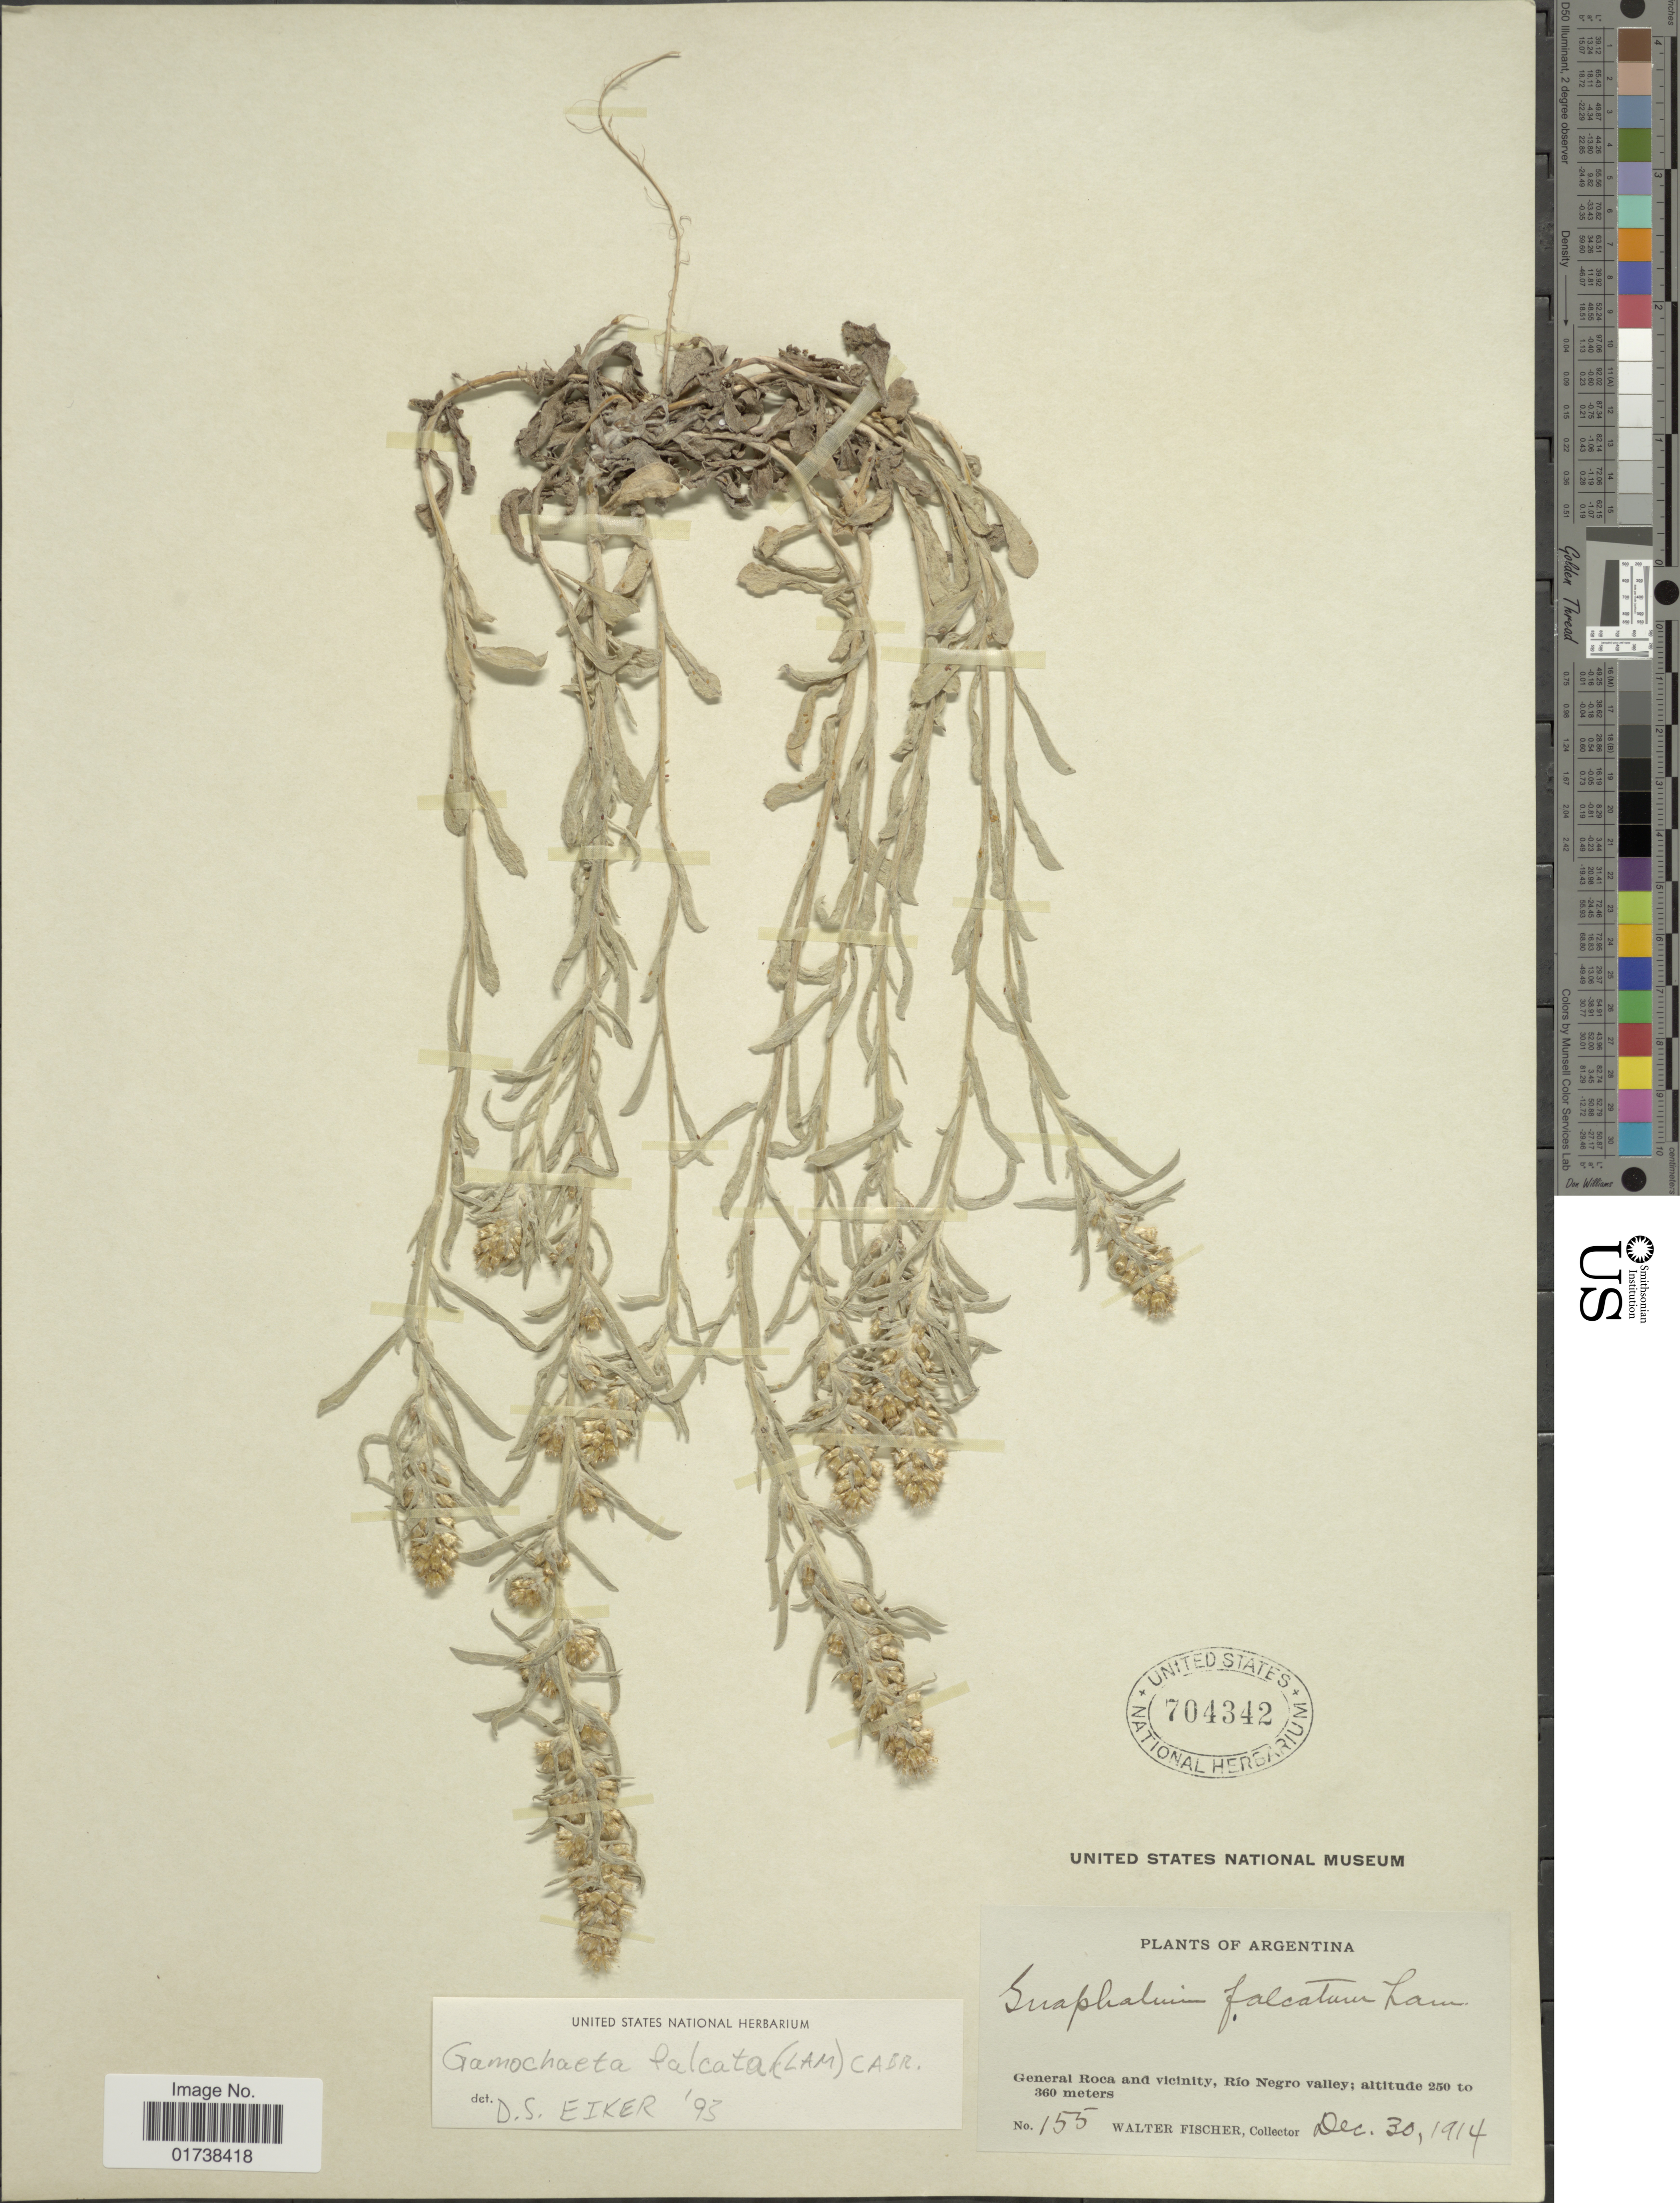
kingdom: Plantae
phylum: Tracheophyta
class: Magnoliopsida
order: Asterales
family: Asteraceae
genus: Gamochaeta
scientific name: Gamochaeta falcata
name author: (Lam.) Cabrera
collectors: W. Fischer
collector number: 155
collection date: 1914-12-30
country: Argentina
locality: General Roca and Vicinity, Rio Negro Valley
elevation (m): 250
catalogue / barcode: US 704342